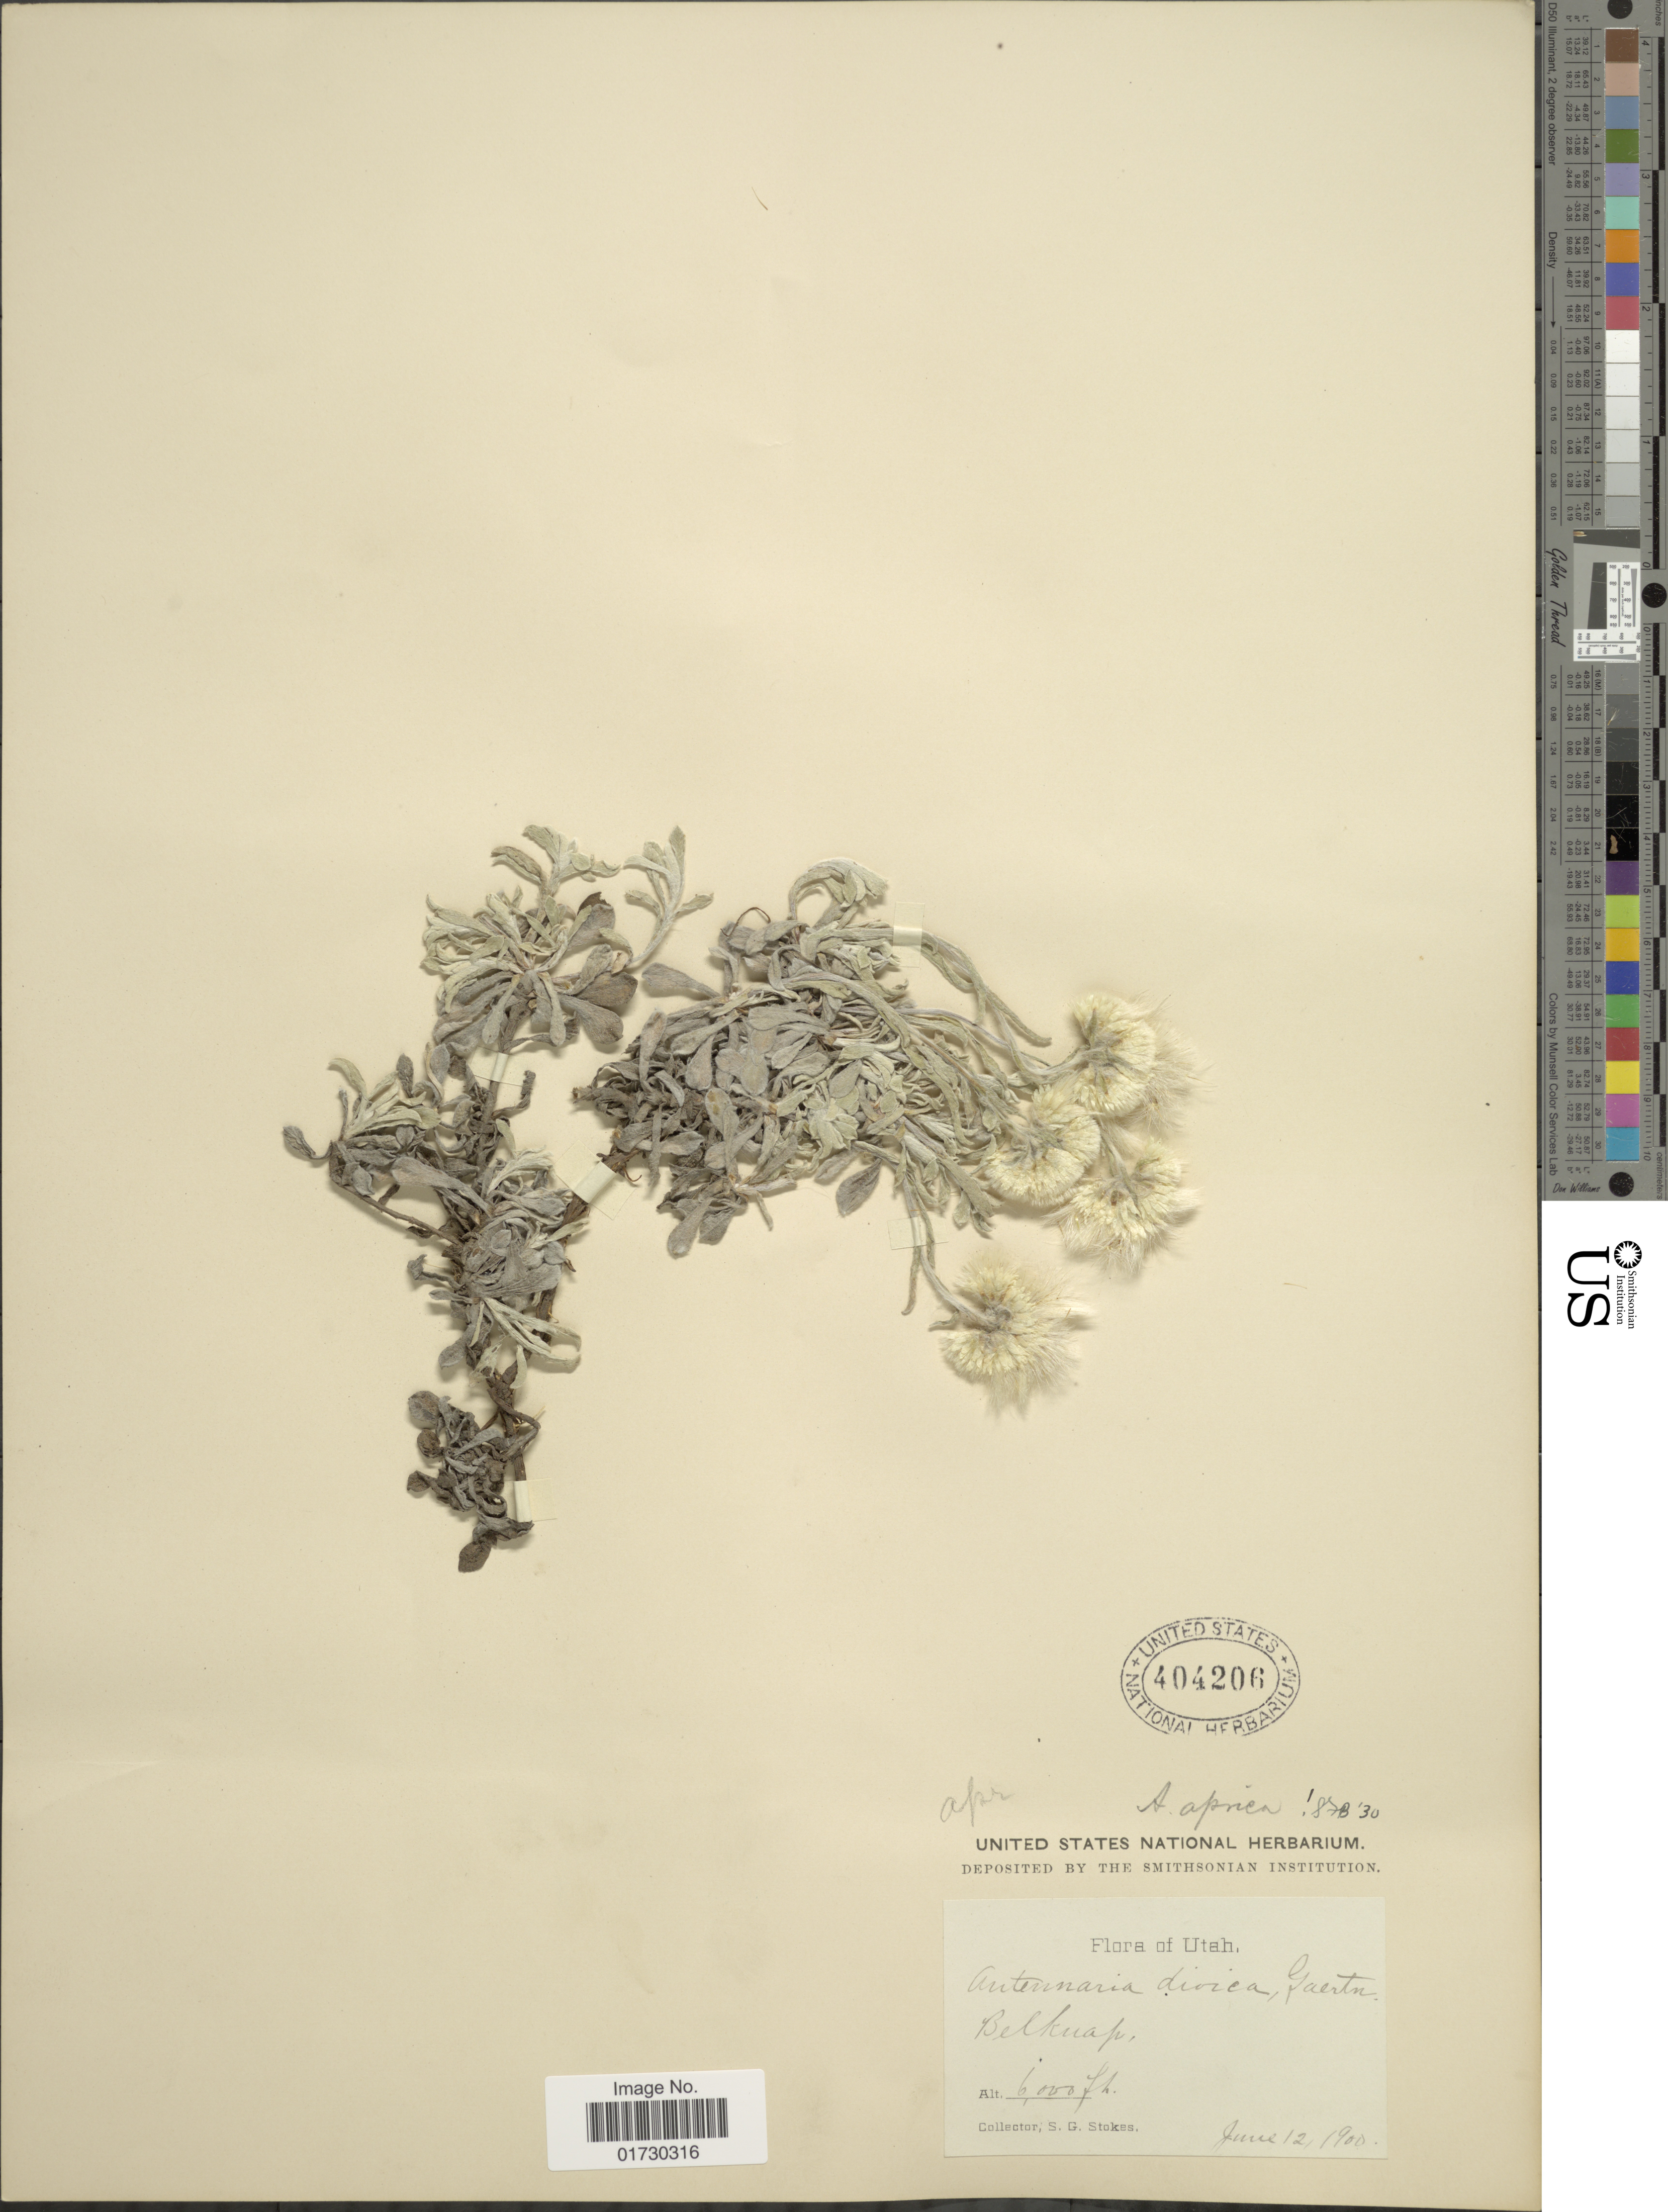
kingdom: Plantae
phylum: Tracheophyta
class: Magnoliopsida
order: Asterales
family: Asteraceae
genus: Antennaria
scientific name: Antennaria aprica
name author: Greene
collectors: S. G. Stokes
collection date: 1900-06-12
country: United States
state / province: Utah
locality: Belkuap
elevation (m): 1829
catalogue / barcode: US 404206